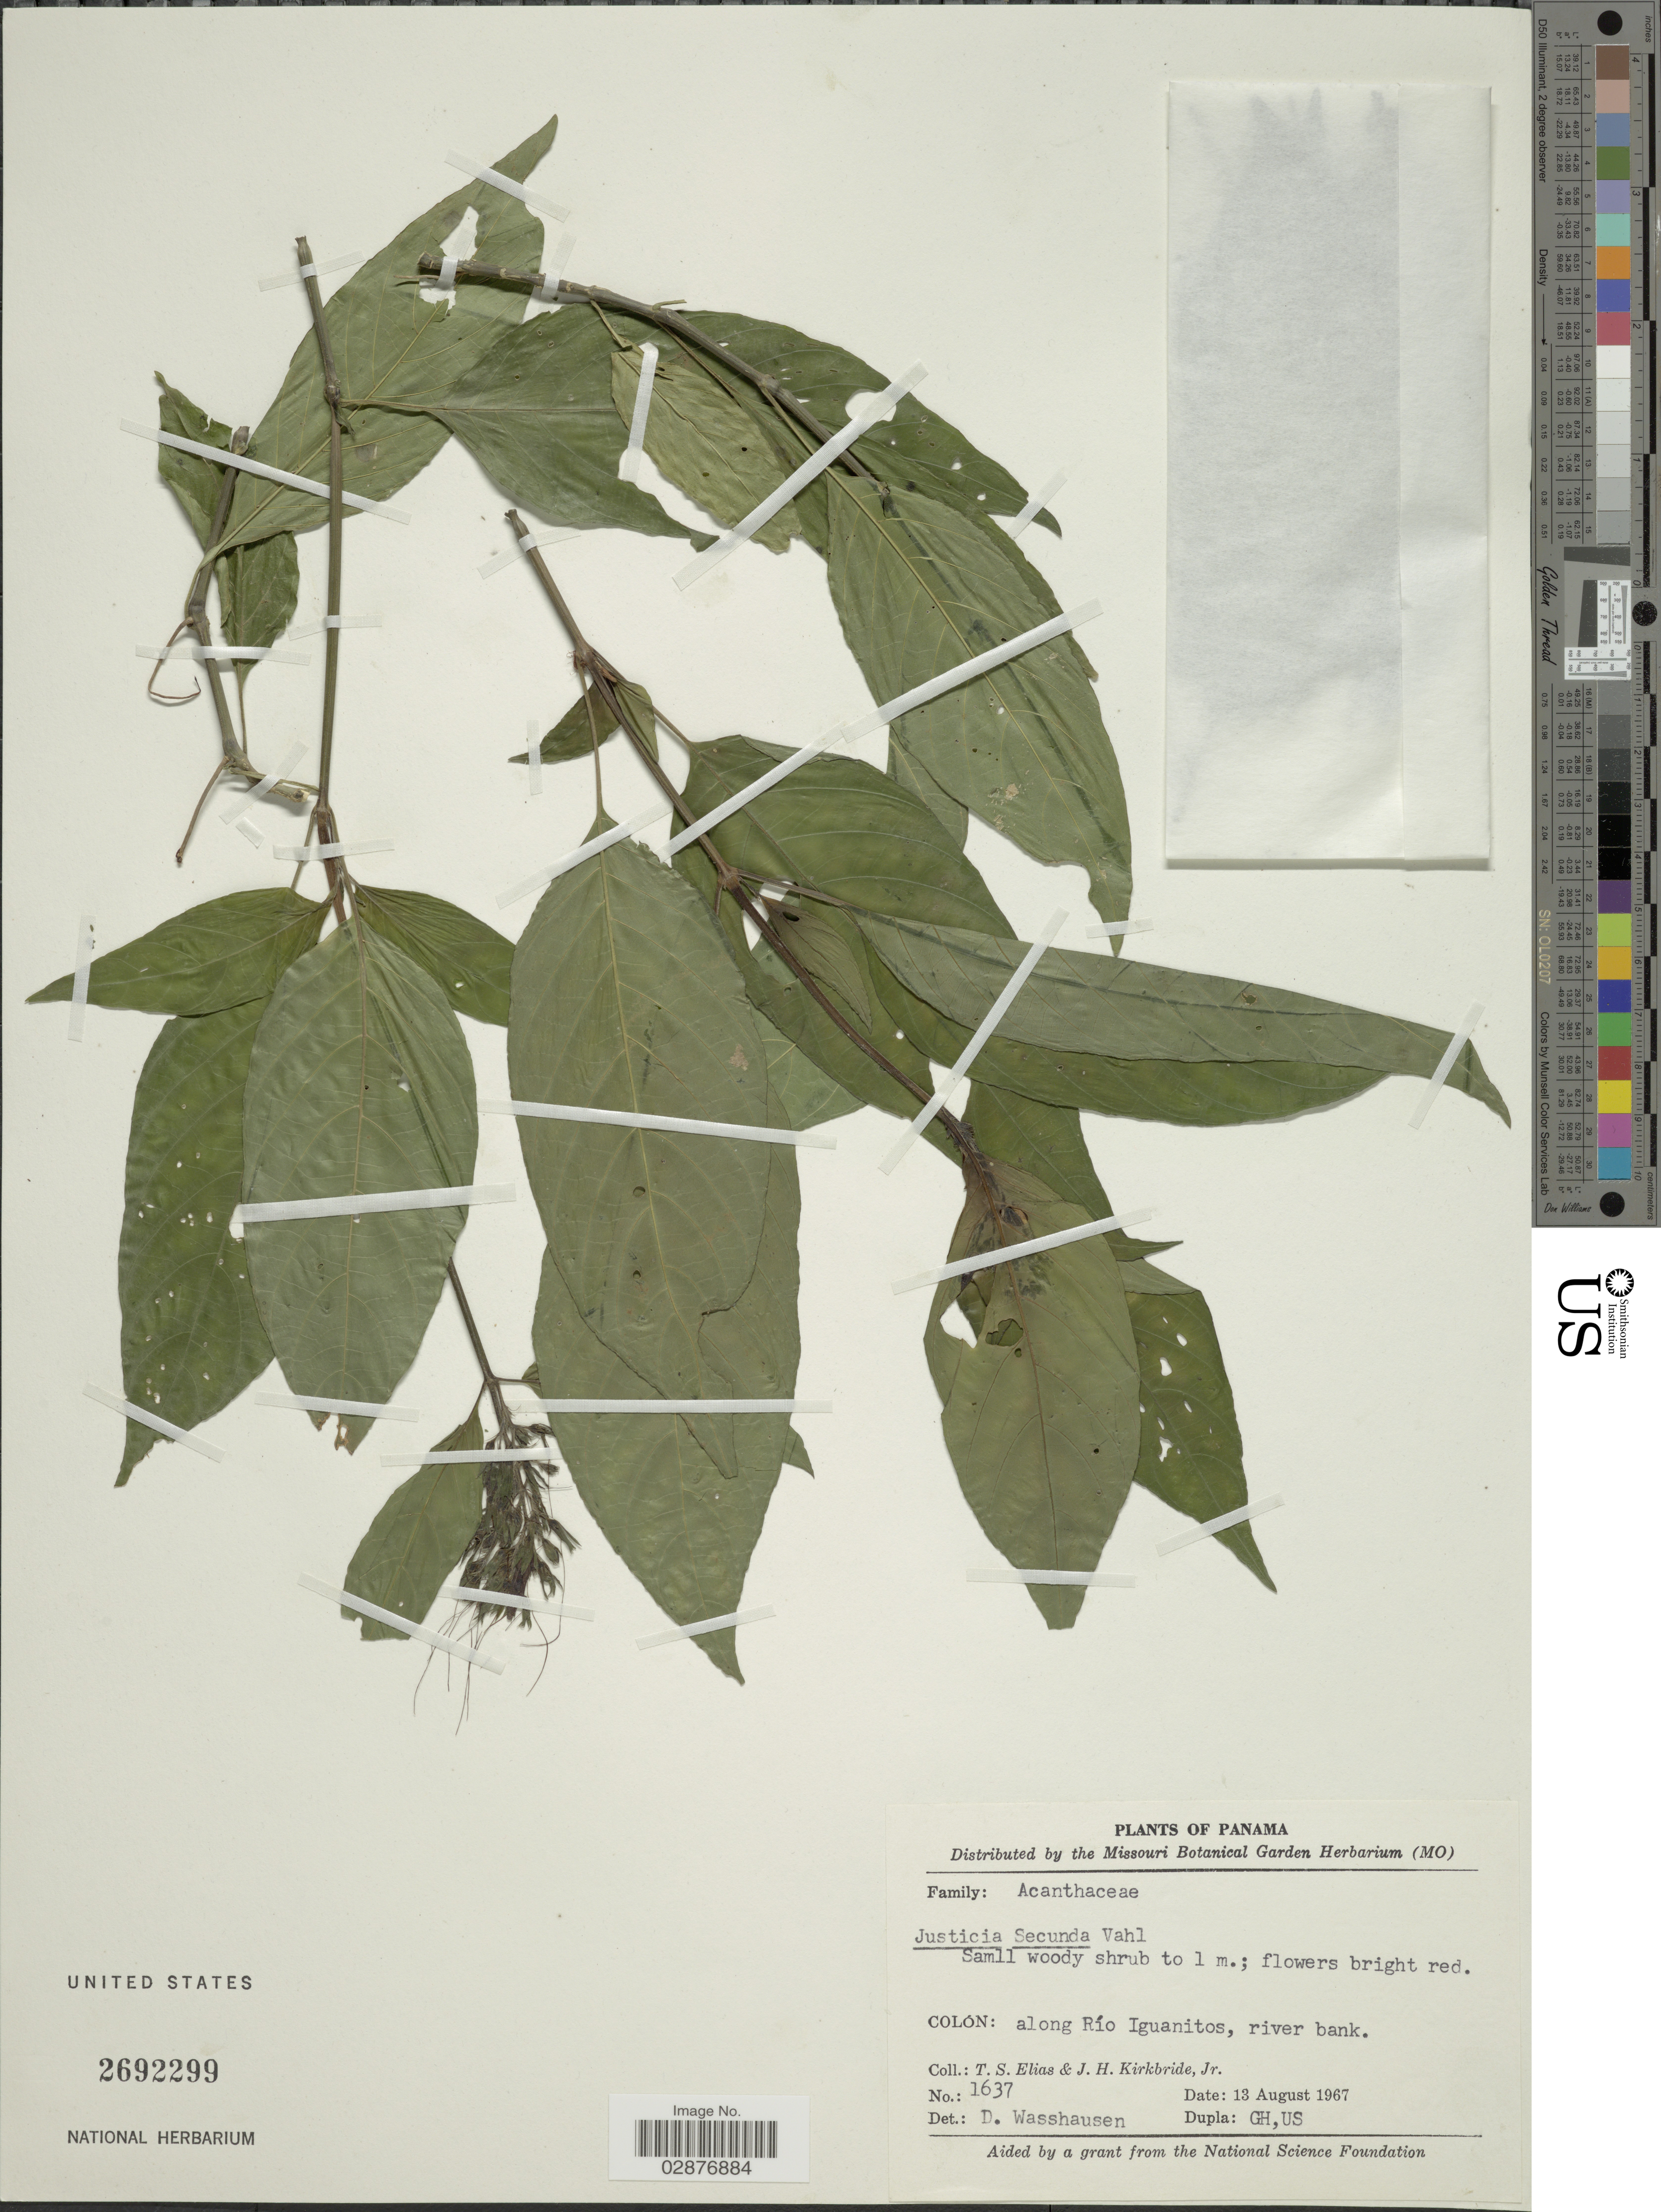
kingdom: Plantae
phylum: Tracheophyta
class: Magnoliopsida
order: Lamiales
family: Acanthaceae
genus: Justicia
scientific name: Justicia secunda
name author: Vahl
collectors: T. S. Elias & J. H. Kirkbride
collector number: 1637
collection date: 1967-08-13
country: Panama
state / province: Colón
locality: Along Río Iguanitos.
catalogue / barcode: US 2692299